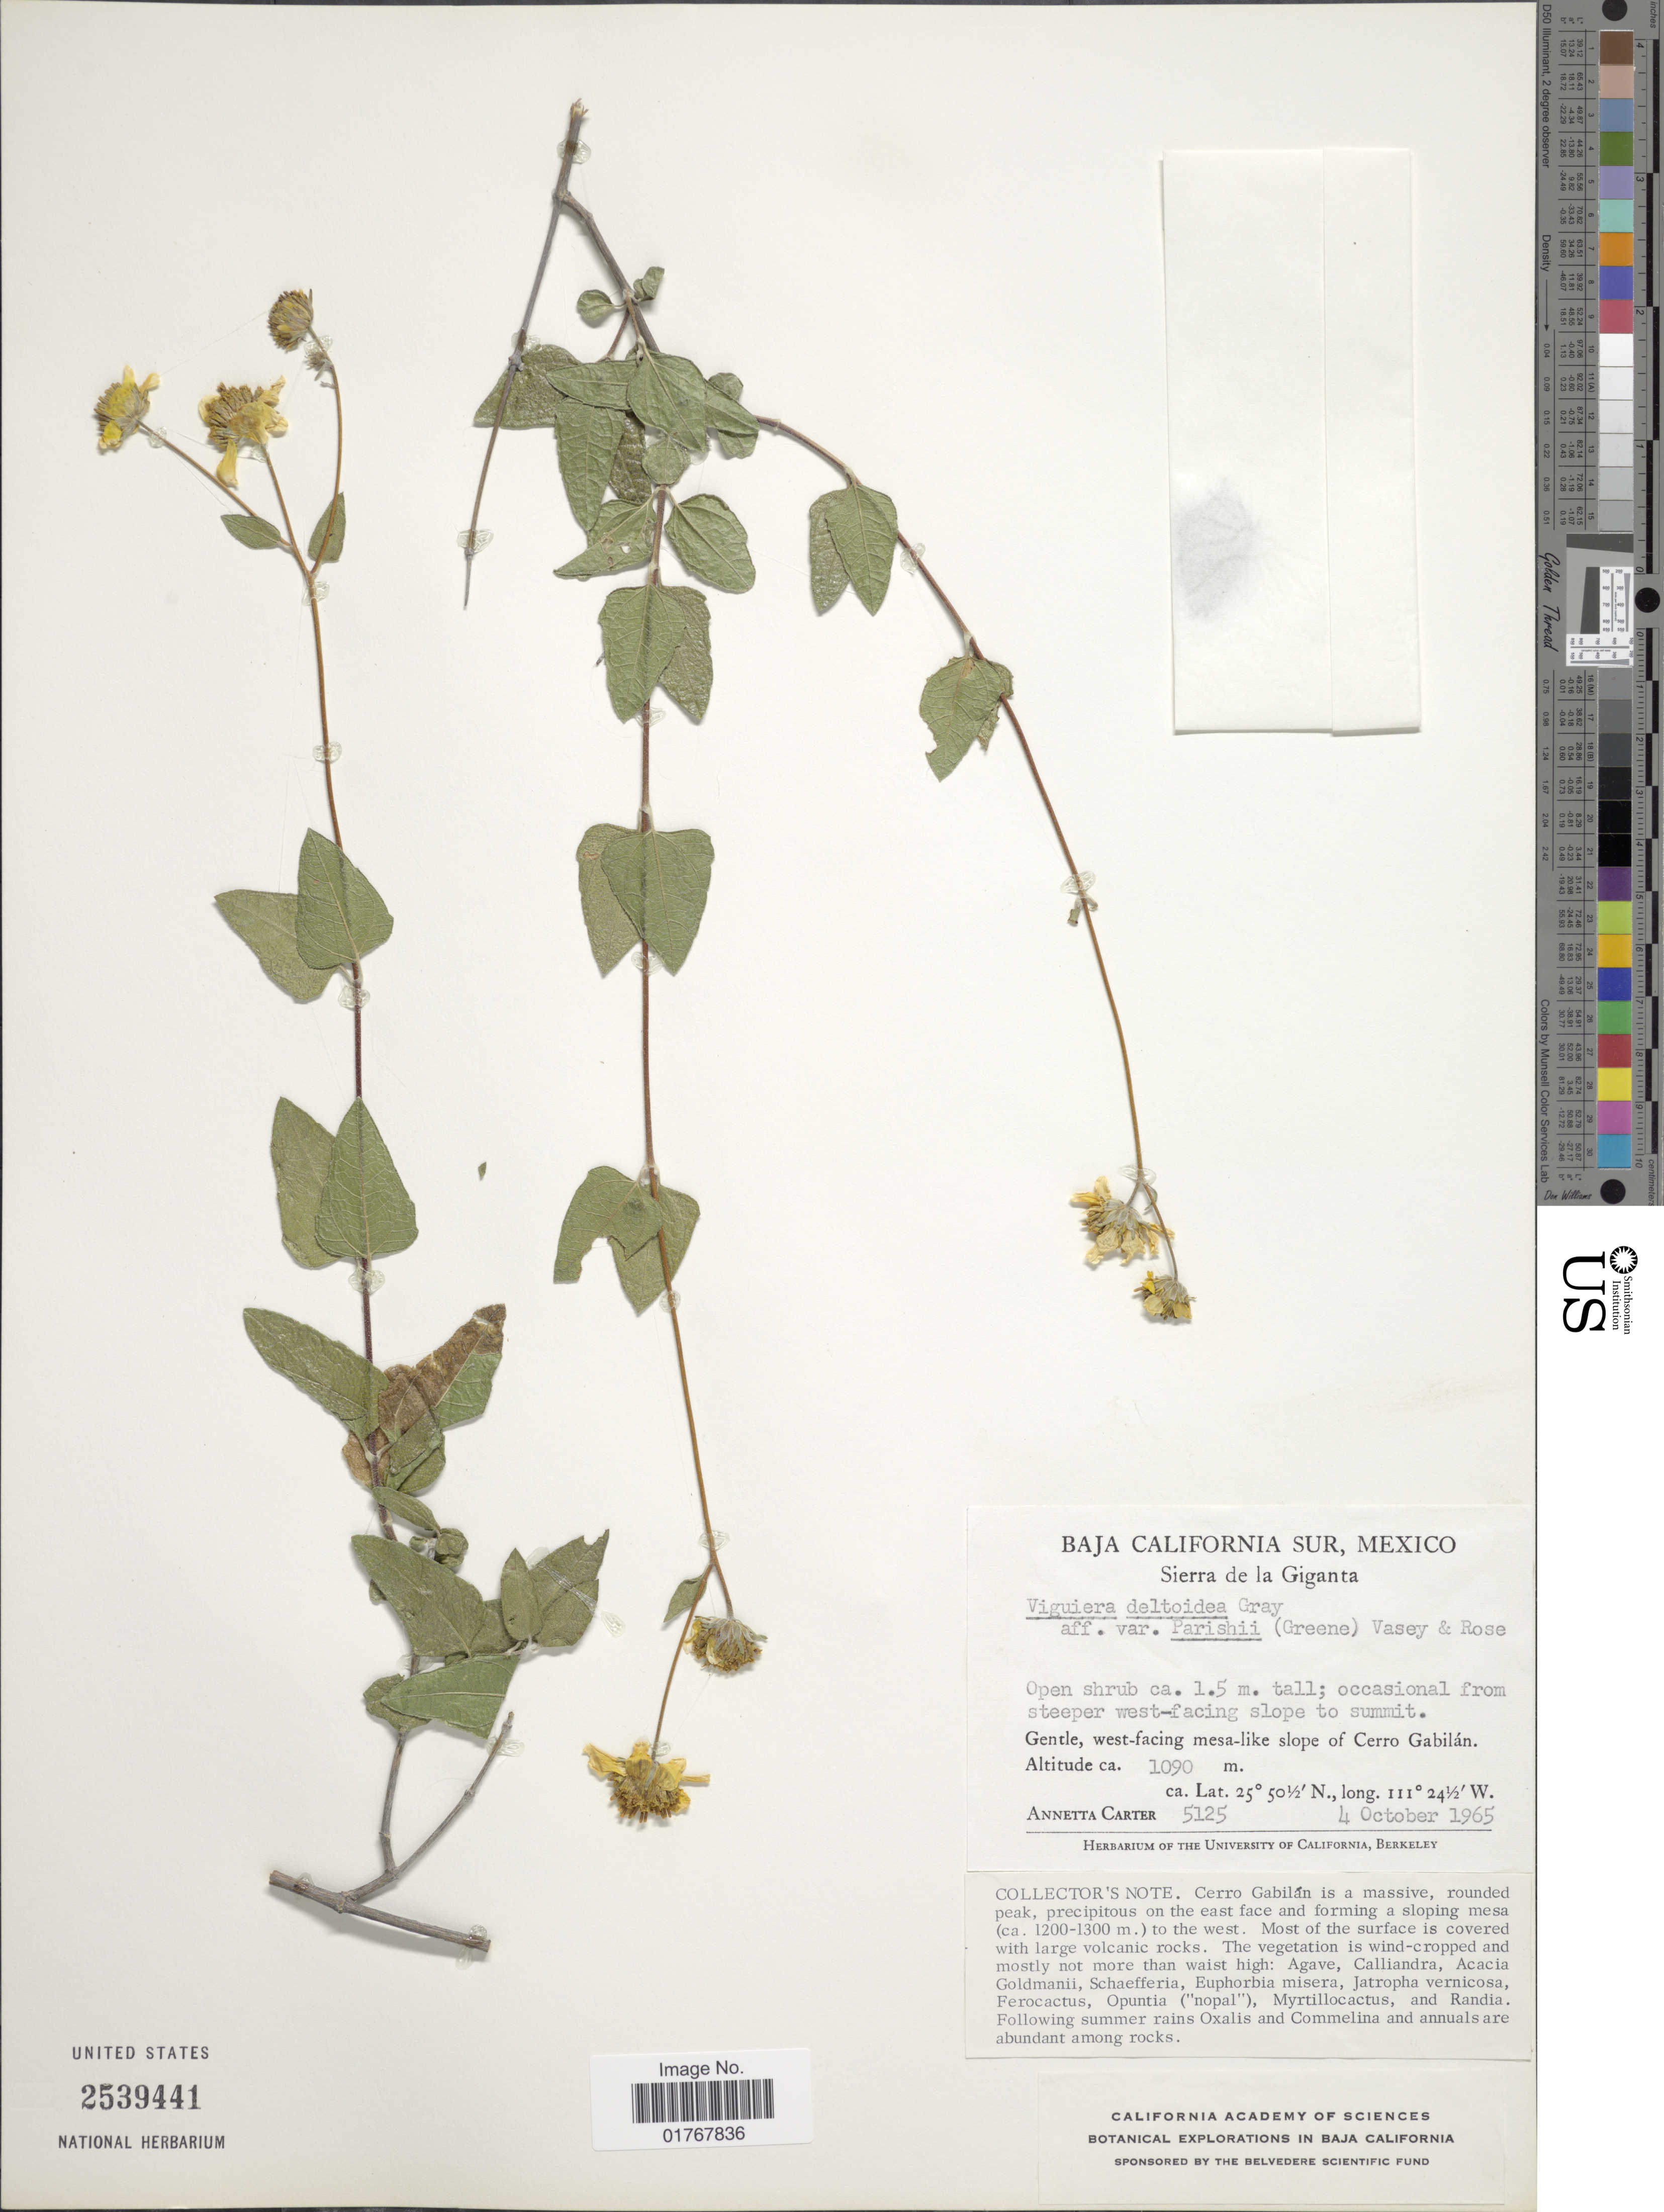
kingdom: Plantae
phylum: Tracheophyta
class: Magnoliopsida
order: Asterales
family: Asteraceae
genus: Viguiera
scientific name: Viguiera deltoidea var. parishii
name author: (Greene) Vasey & Rose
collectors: A. Carter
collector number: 5125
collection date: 1965-10-04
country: Mexico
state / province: Baja California Sur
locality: Sierra de la Giganta, occasional from steeper west-facing slope to summit, Gentle, west-facing mesa-like slope of Cerro Gabilán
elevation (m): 1090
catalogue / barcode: US 2539441